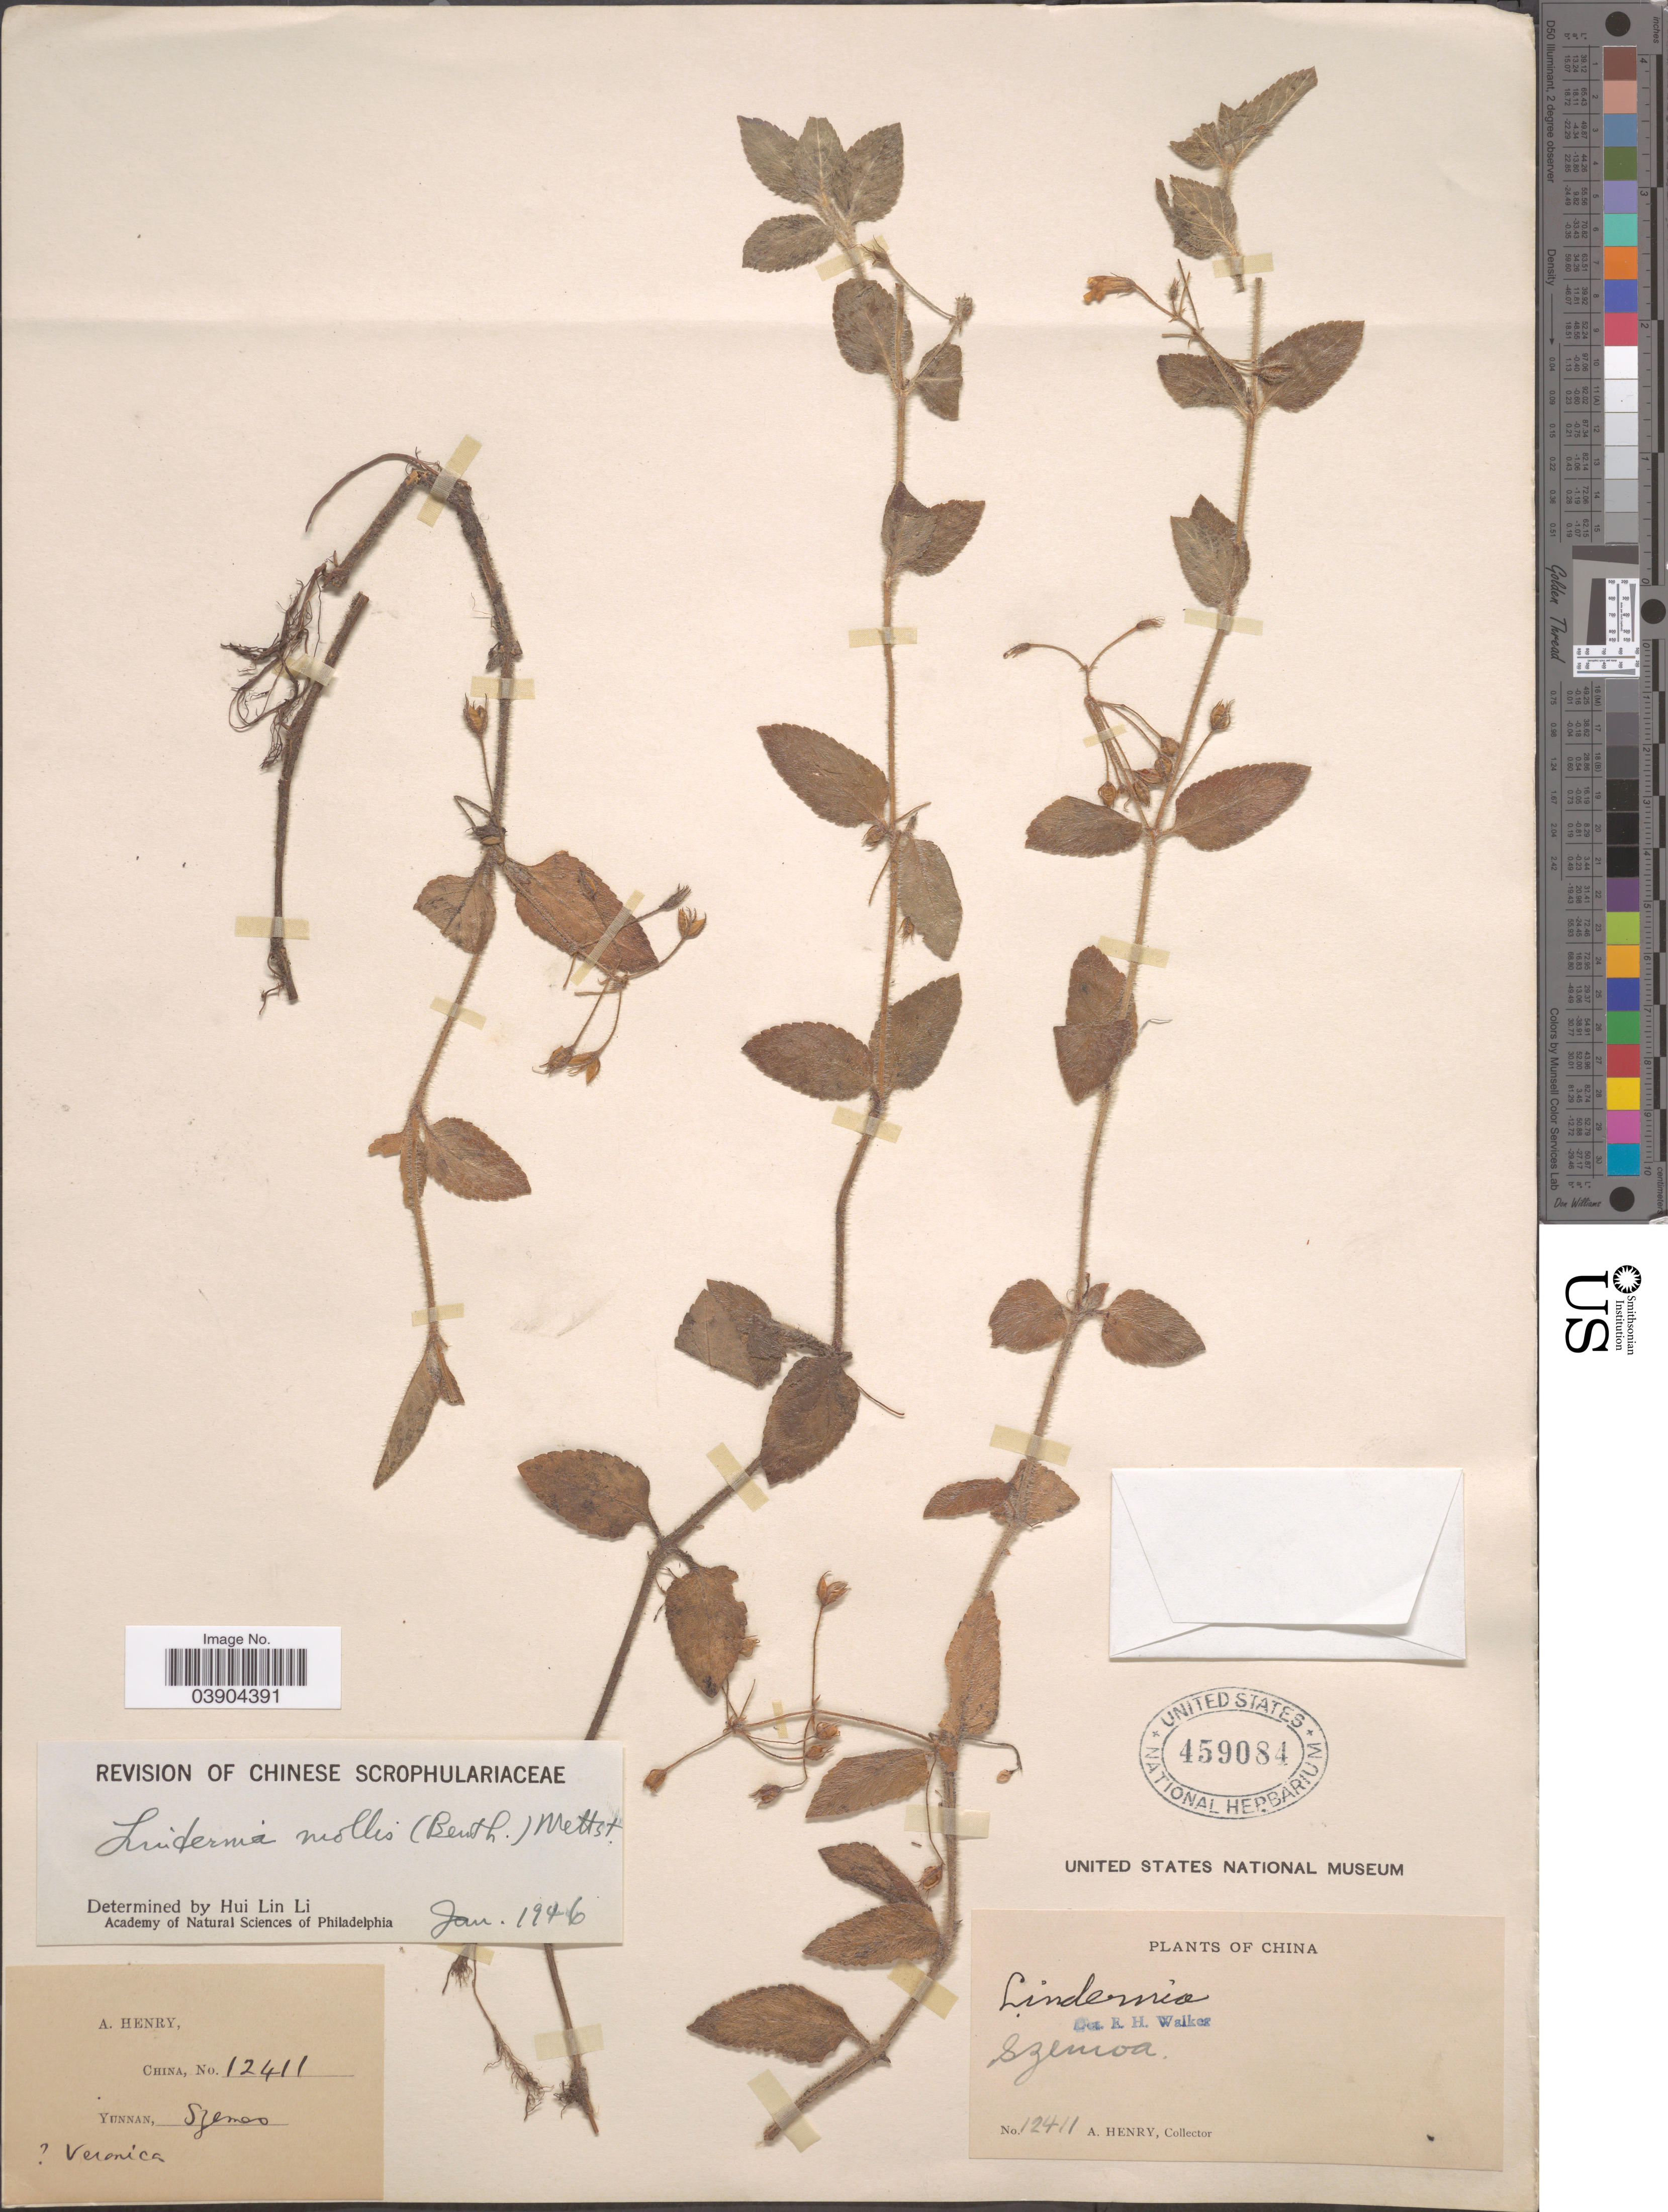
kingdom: Plantae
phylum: Tracheophyta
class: Magnoliopsida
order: Lamiales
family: Linderniaceae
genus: Lindernia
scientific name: Lindernia mollis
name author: (Benth.) Wettst.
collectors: A. Henry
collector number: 12411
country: China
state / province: Yunnan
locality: Szemoa.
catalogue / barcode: US 459084